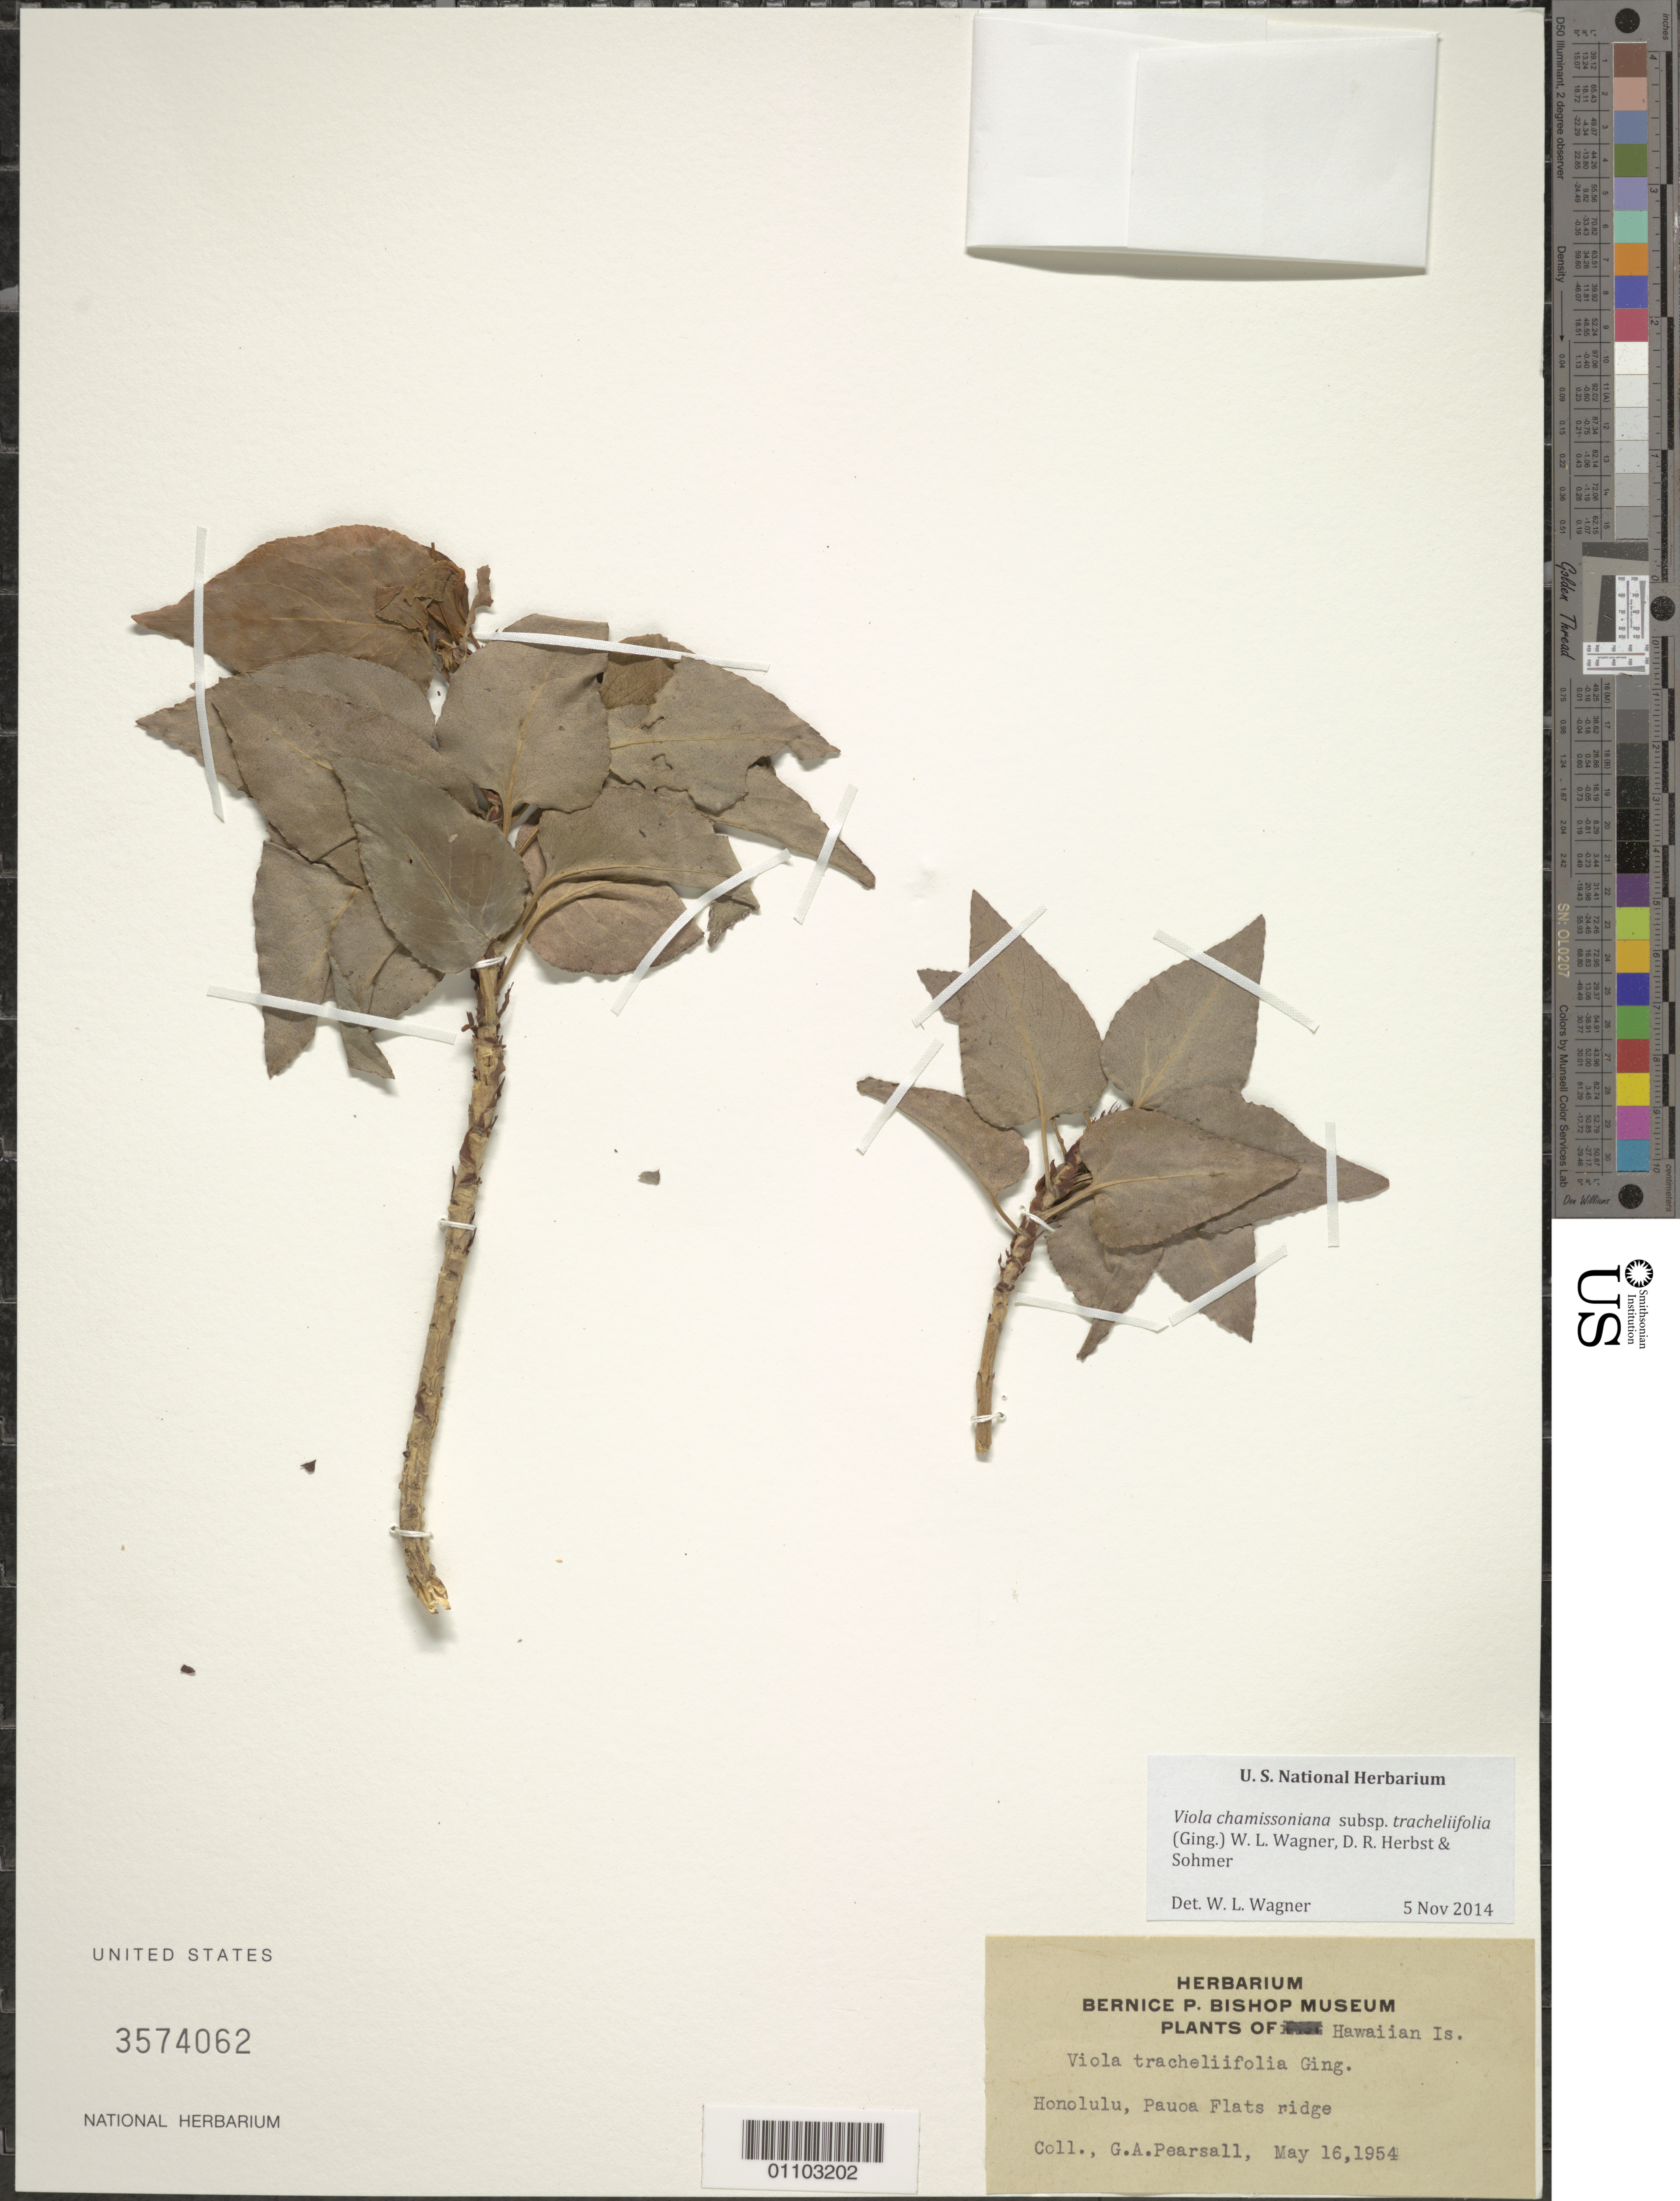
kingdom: Plantae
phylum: Tracheophyta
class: Magnoliopsida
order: Malpighiales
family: Violaceae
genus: Viola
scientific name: Viola chamissoniana subsp. tracheliifolia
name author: (Ging.) W.L. Wagner et al.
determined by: Wagner, W. L., (BOT), Smithsonian Institution - National Museum of Natural History (UNITED STATES)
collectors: G. Pearsall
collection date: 1954-05-16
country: United States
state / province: Hawaii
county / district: Honolulu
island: Oahu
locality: Honolulu, Pauoa Flats ridge.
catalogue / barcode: US 3574062